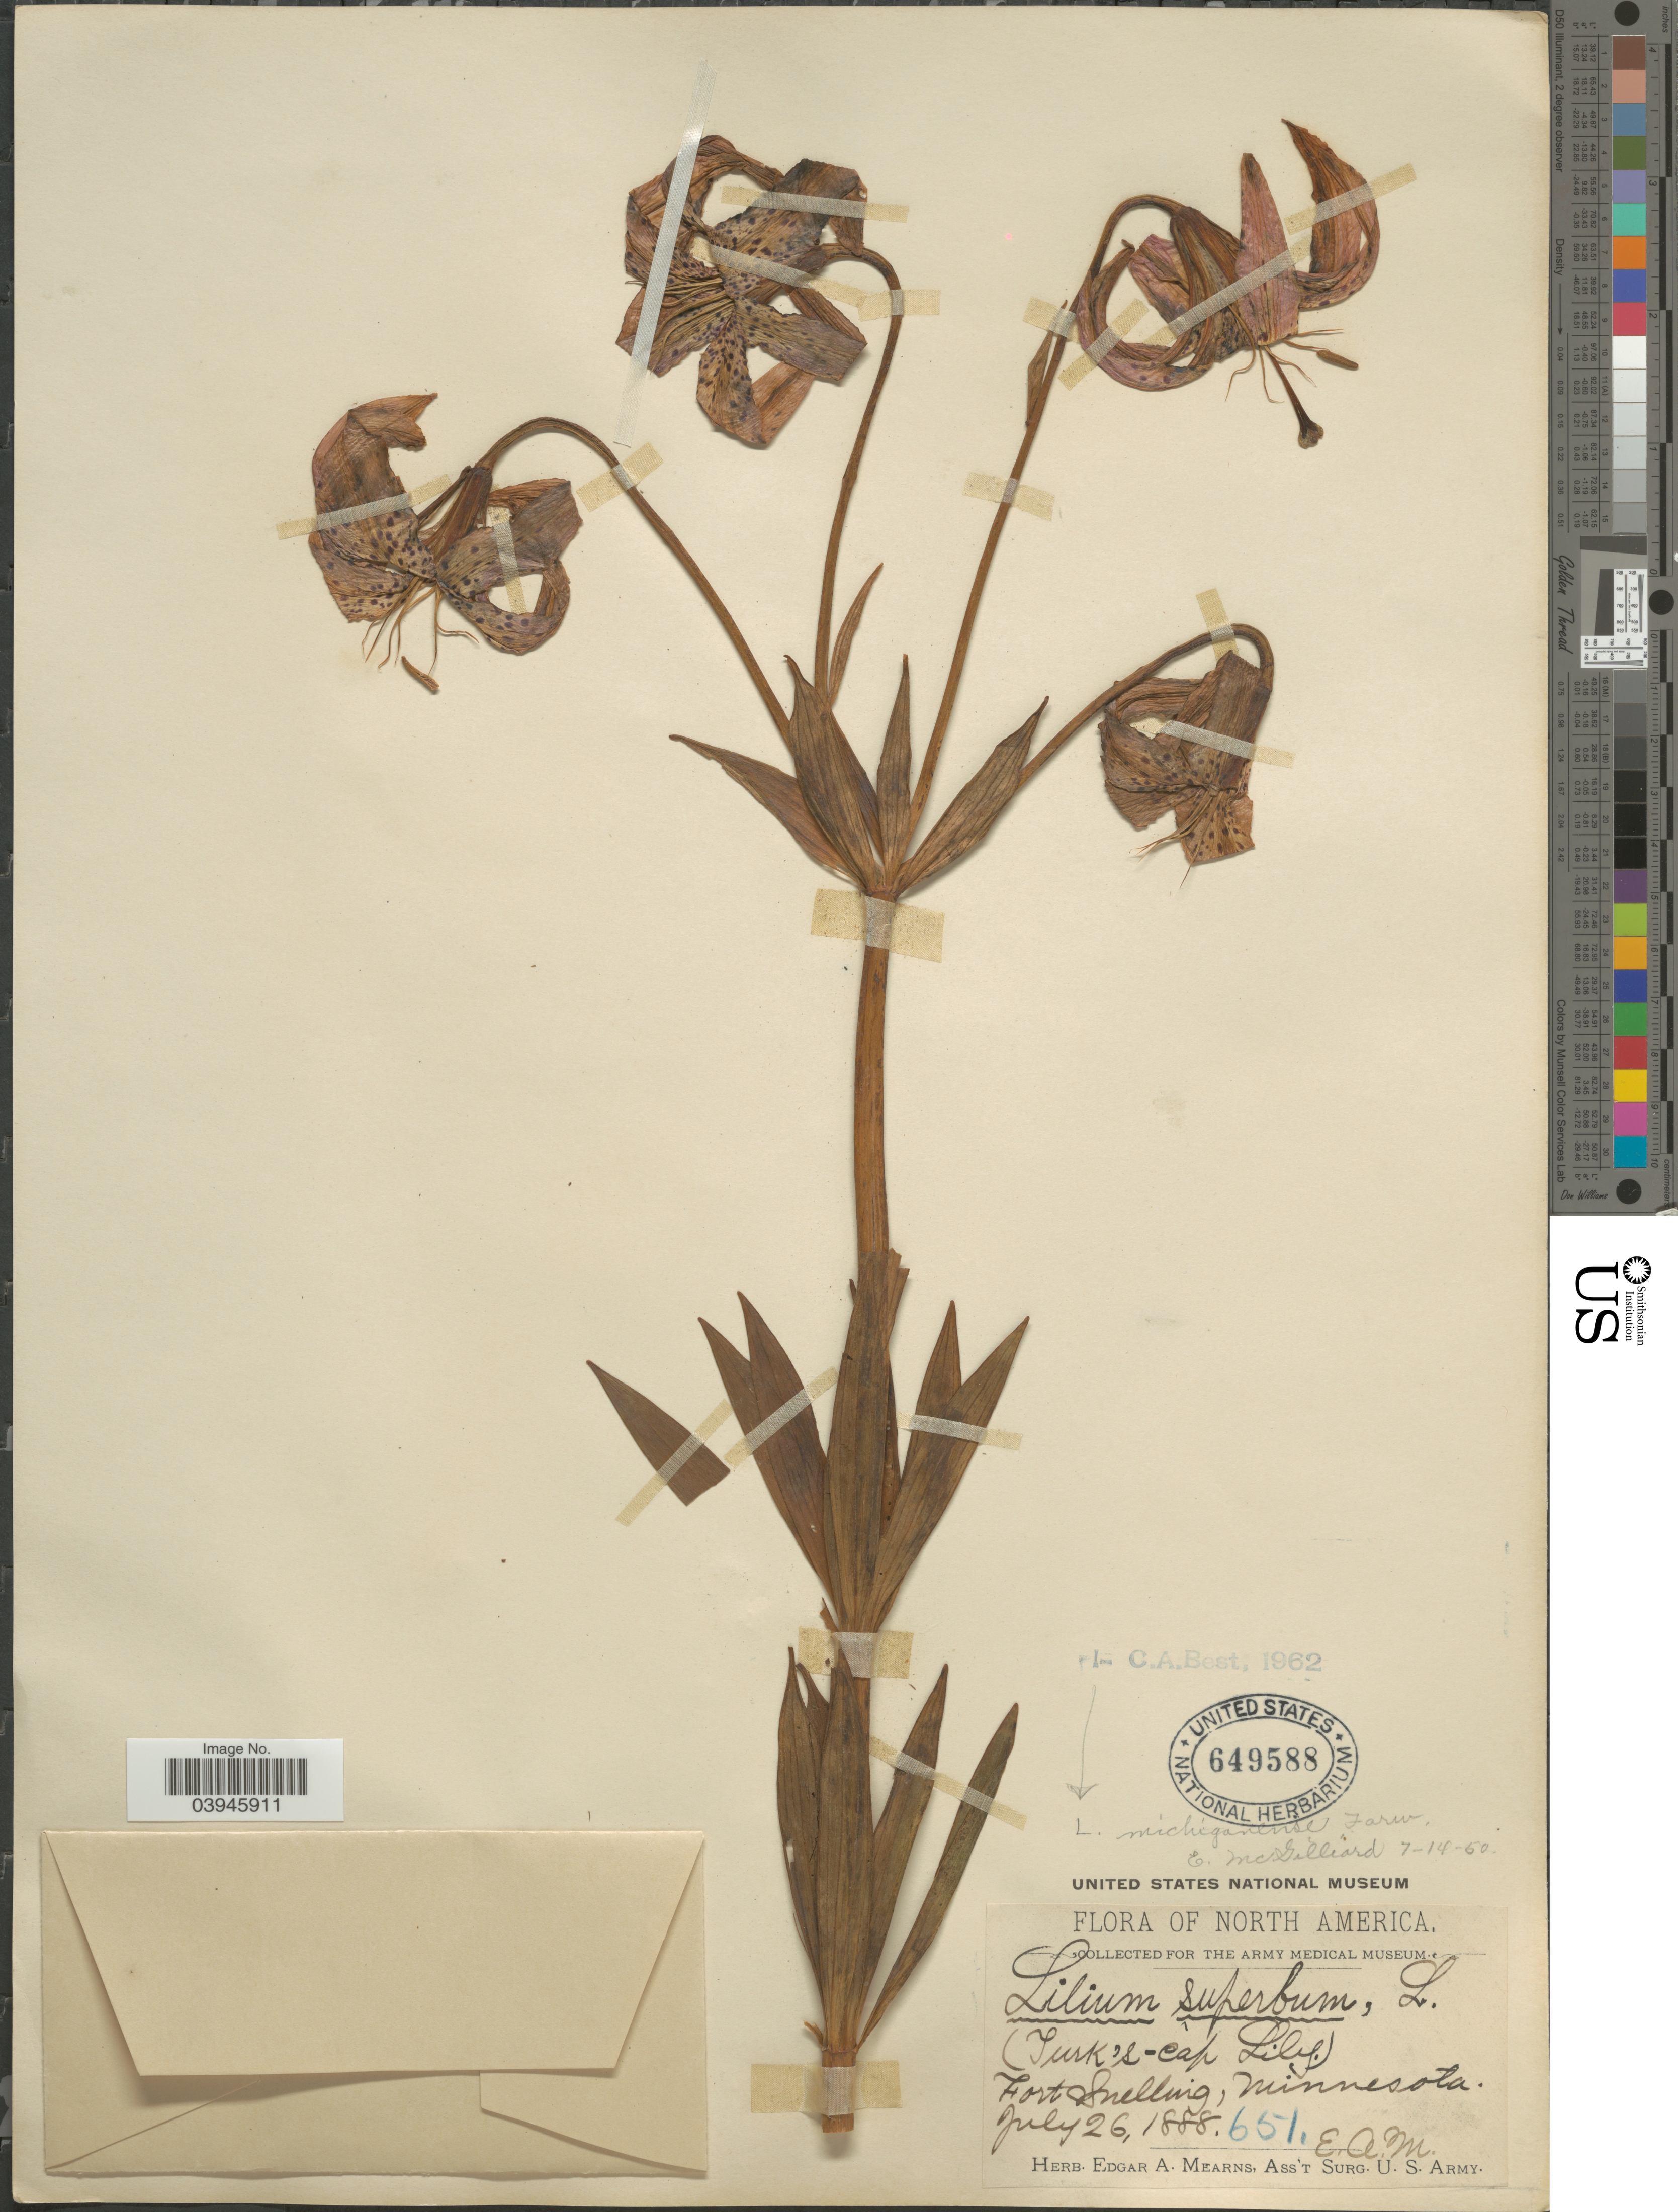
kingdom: Plantae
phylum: Tracheophyta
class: Liliopsida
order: Liliales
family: Liliaceae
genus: Lilium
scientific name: Lilium michiganense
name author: Farw.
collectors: E. A. Mearns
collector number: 651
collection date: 1888-07-26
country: United States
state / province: Minnesota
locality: Fort Snelling.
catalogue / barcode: US 649588